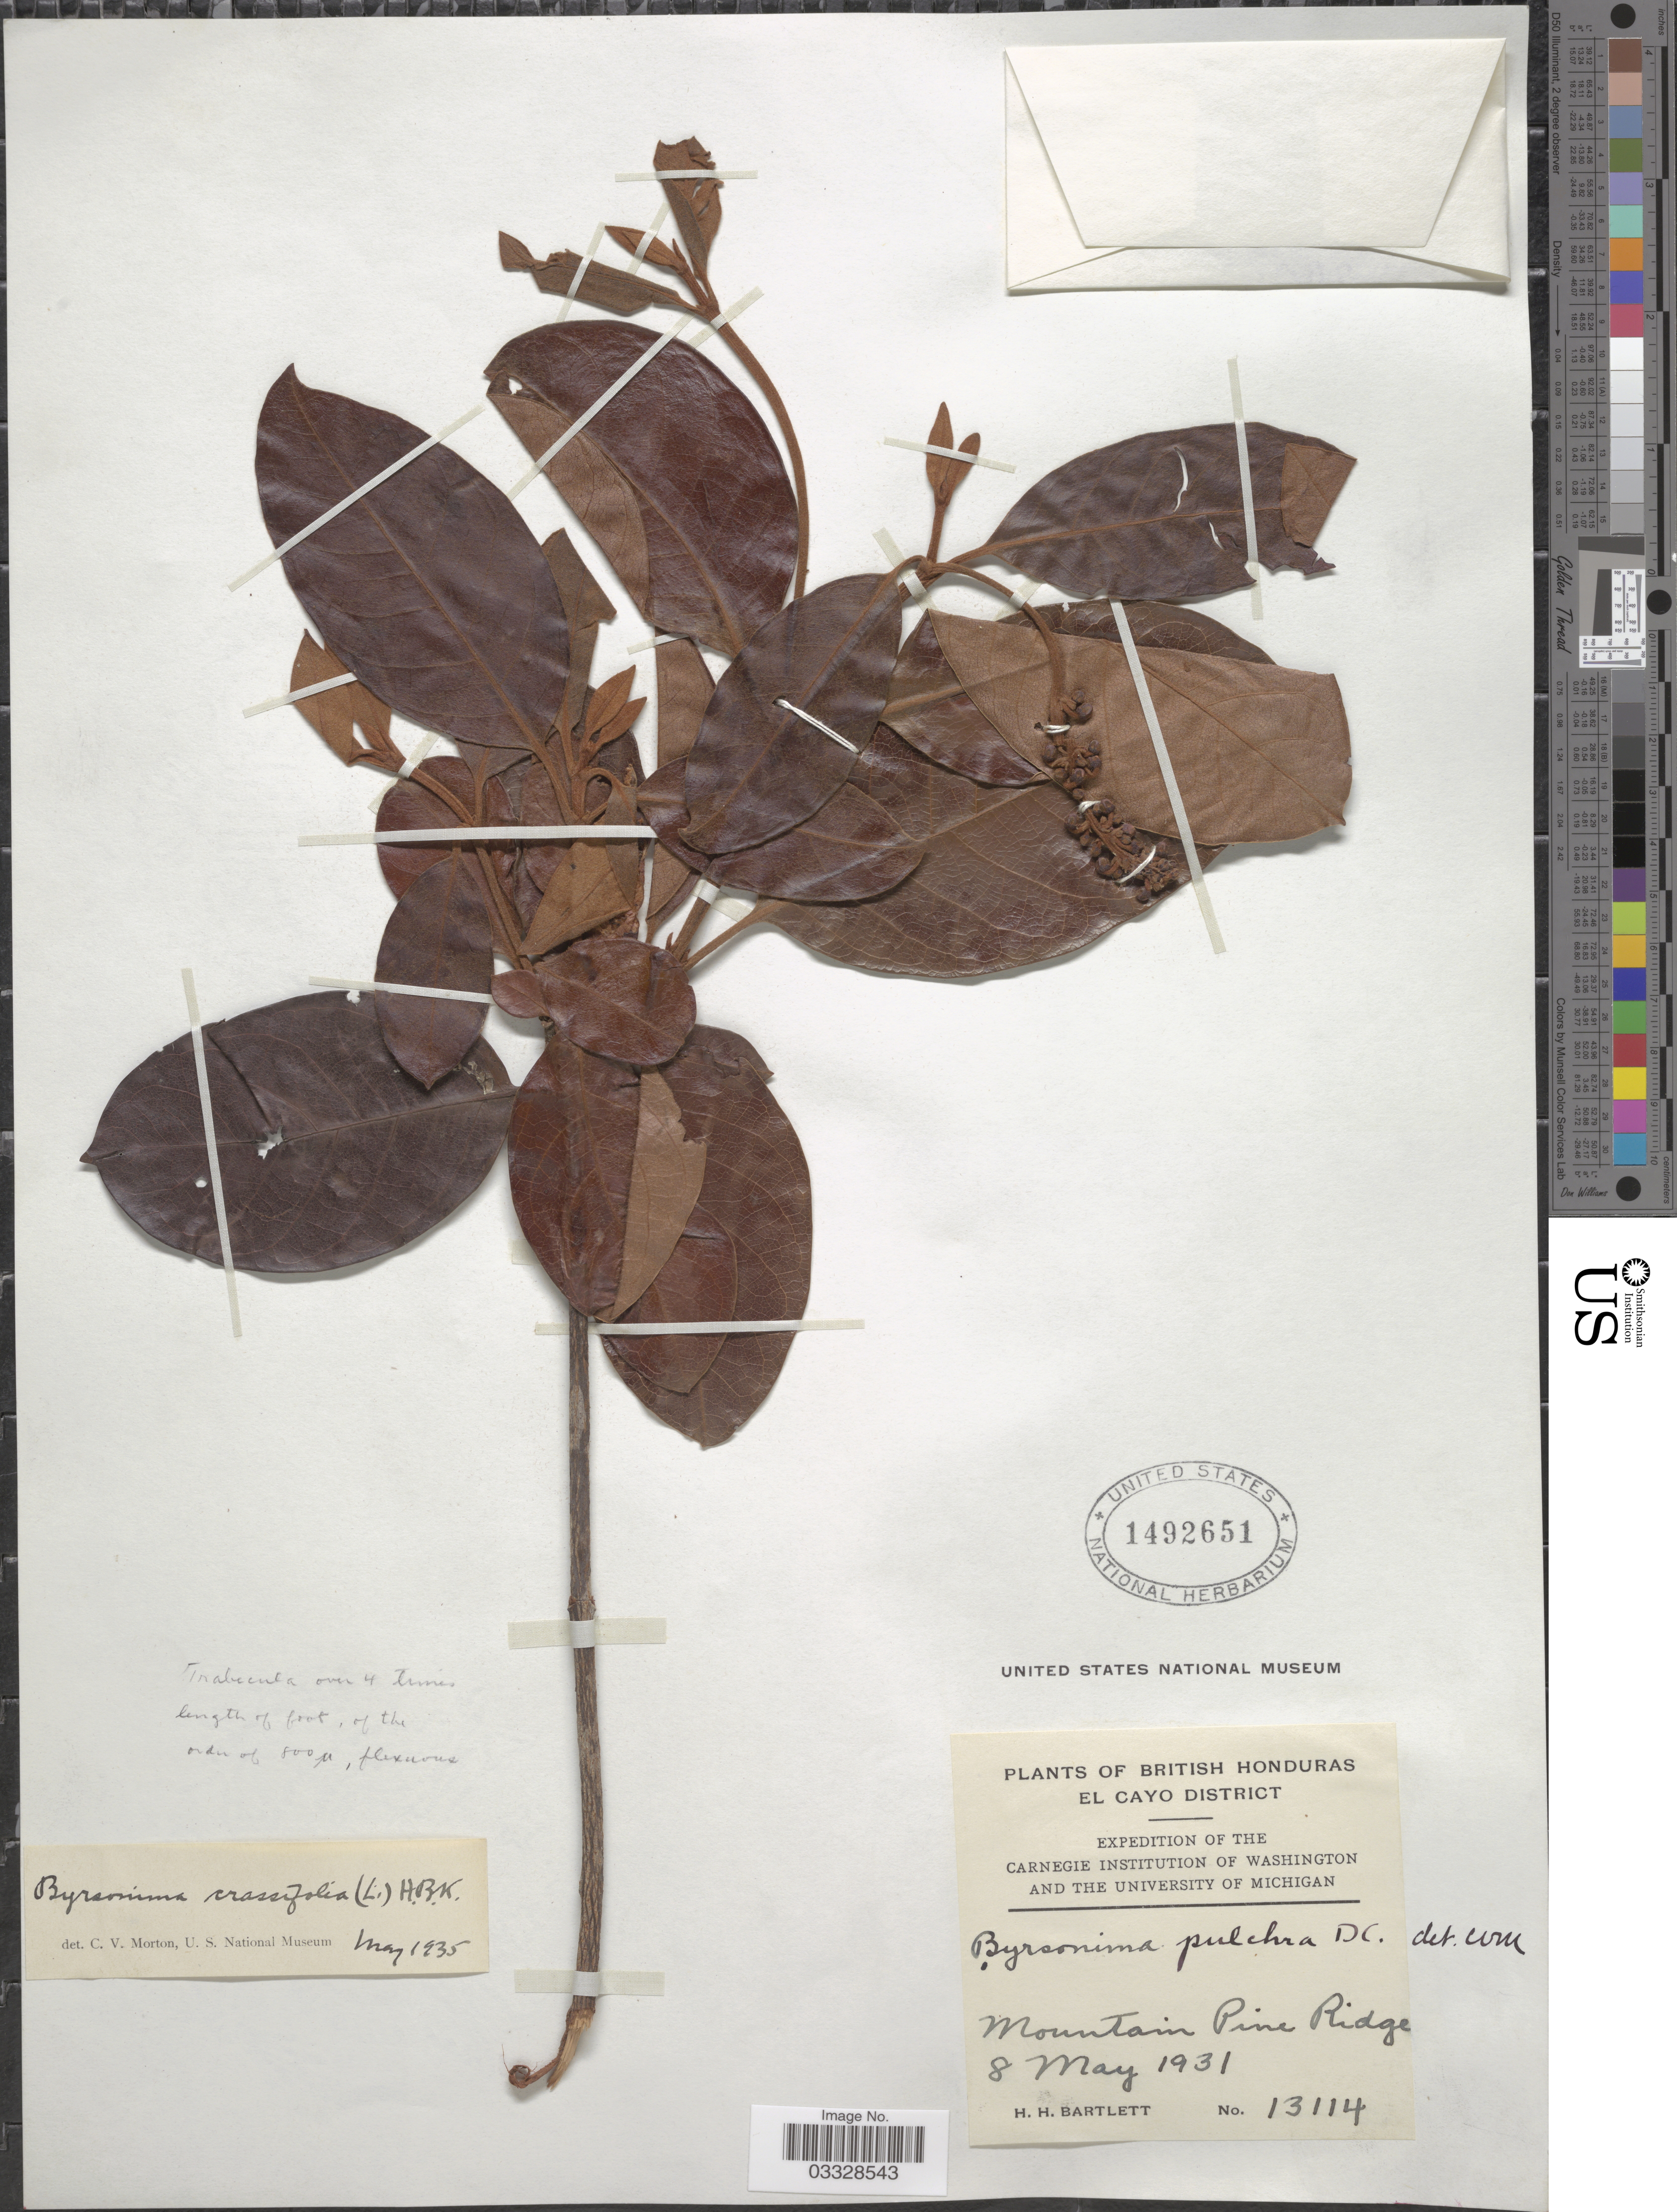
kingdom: Plantae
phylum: Tracheophyta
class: Magnoliopsida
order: Malpighiales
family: Malpighiaceae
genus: Byrsonima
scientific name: Byrsonima crassifolia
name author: (L.) Kunth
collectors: H. H. Bartlett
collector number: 13114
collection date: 1931-05-08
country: Belize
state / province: Cayo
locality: British Honduras. El Cayo District. Mountain Pine Ridge.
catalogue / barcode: US 1492651